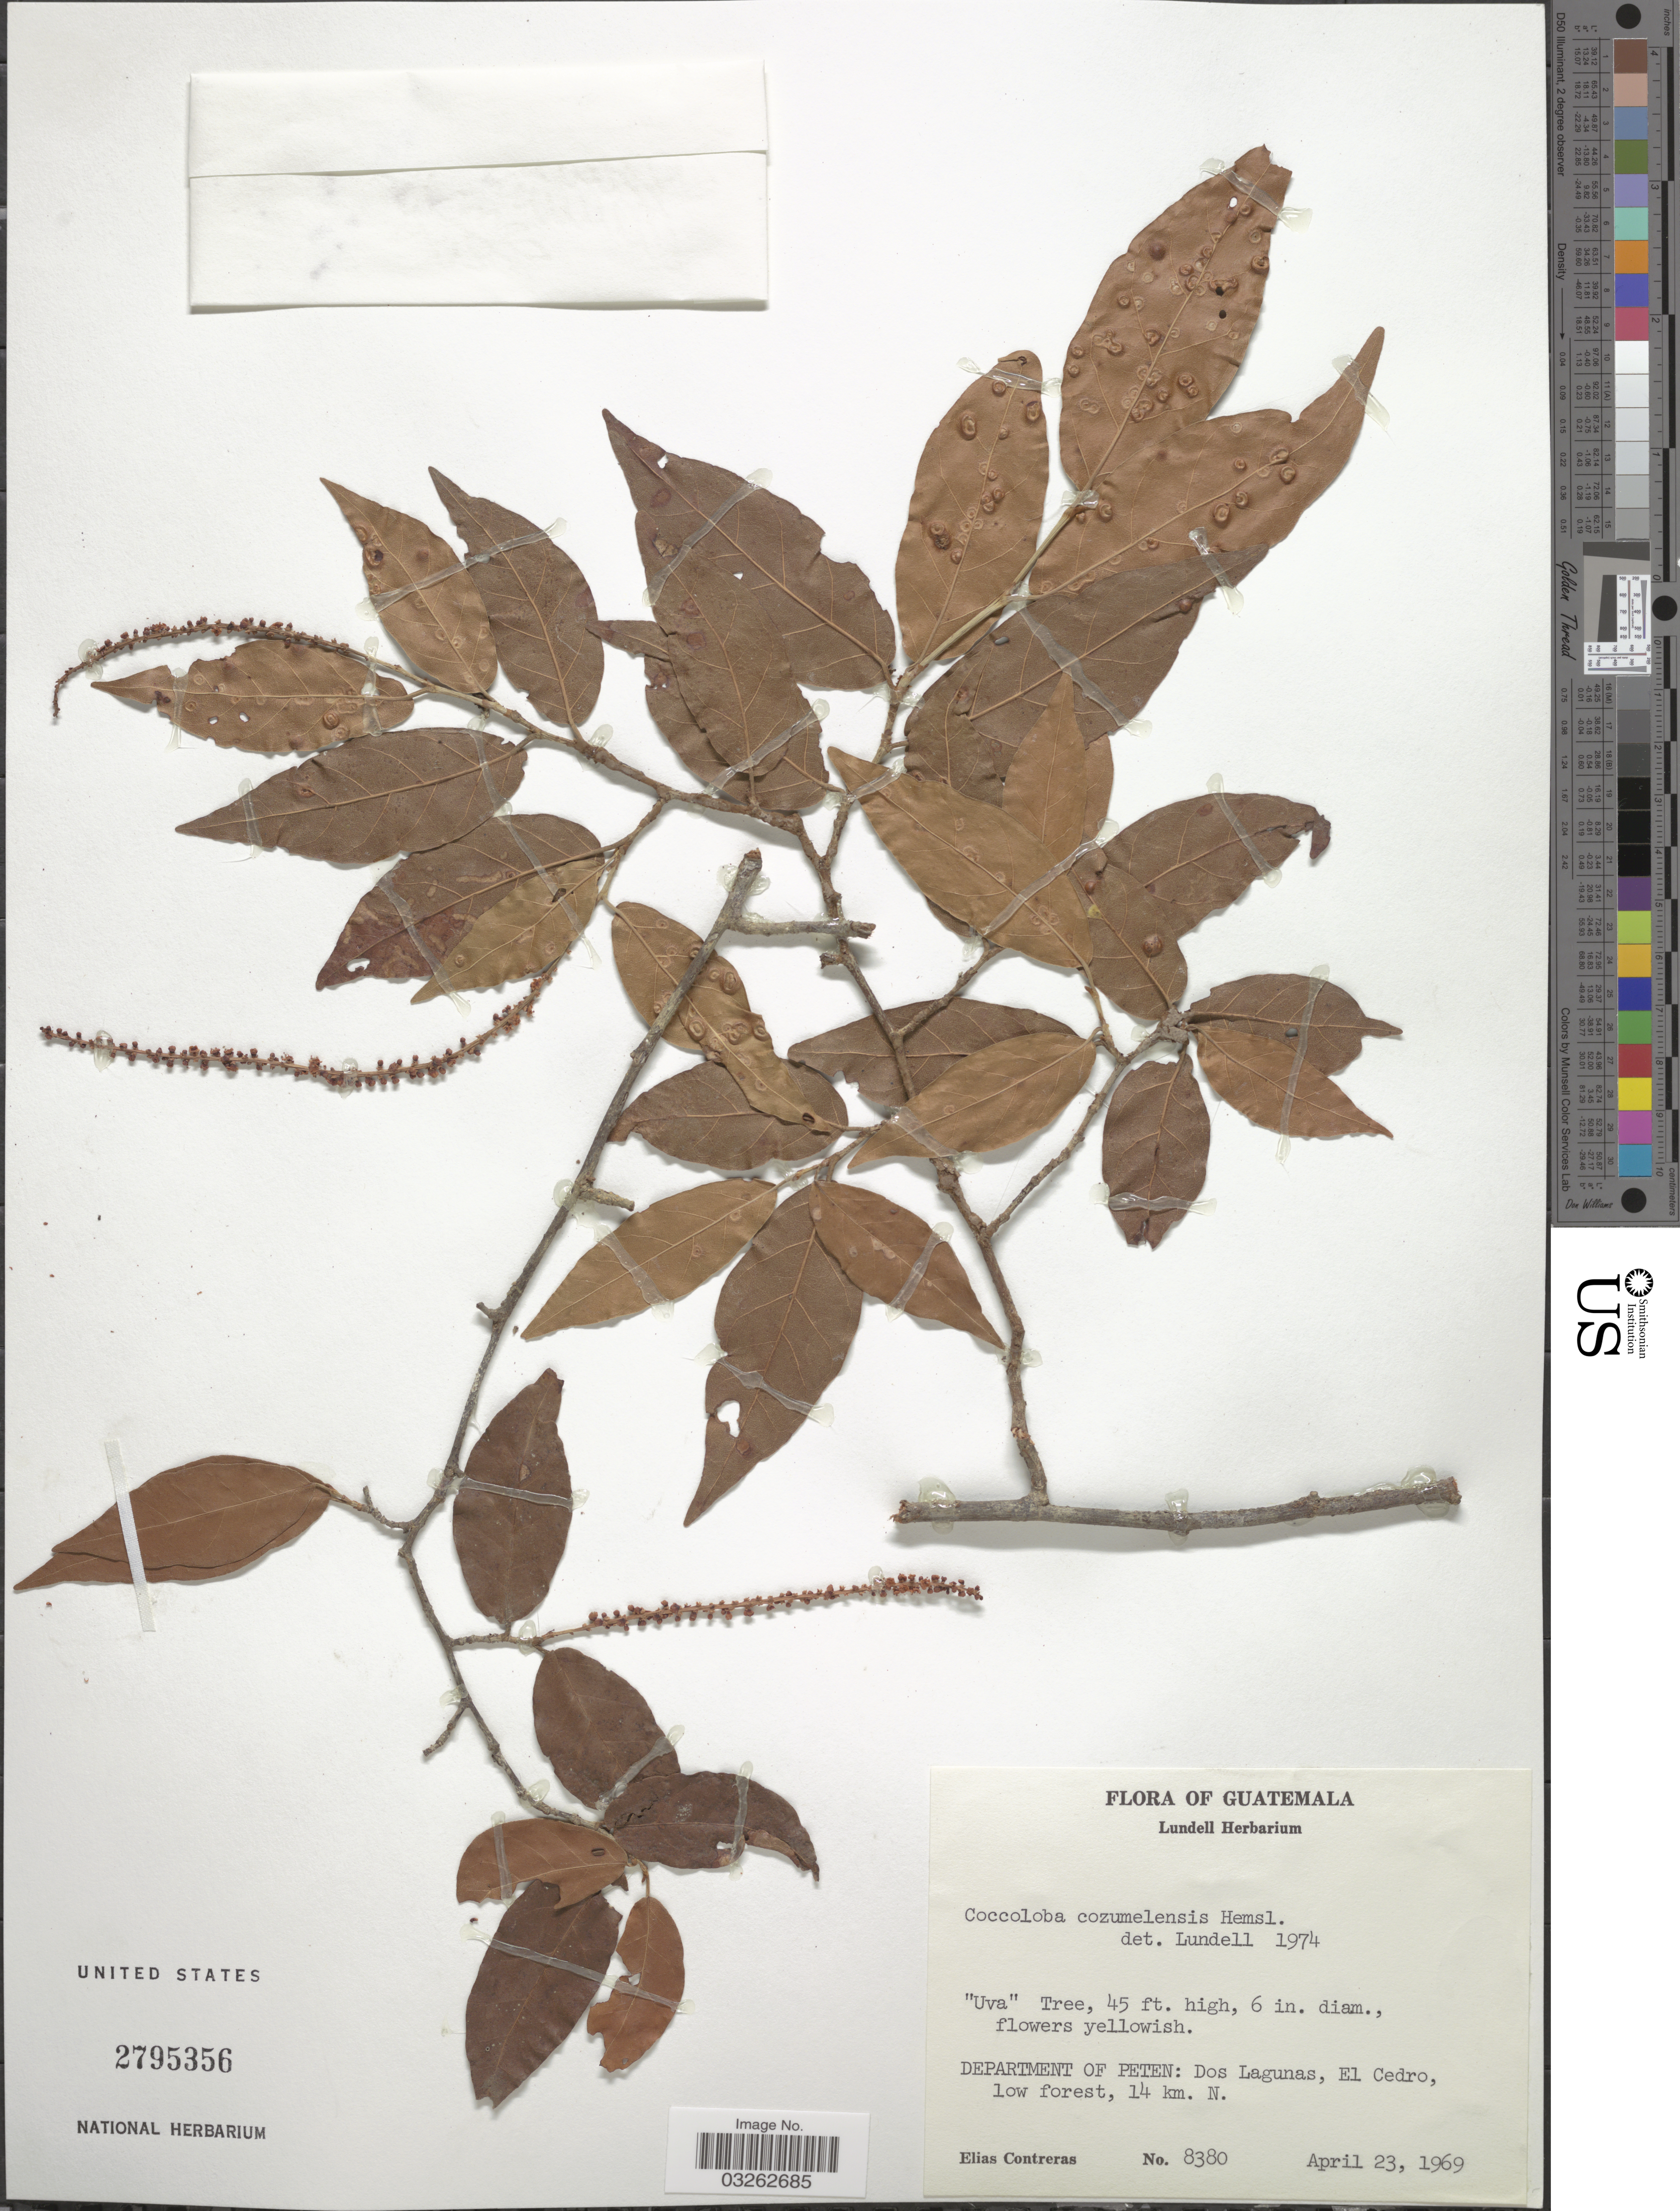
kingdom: Plantae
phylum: Tracheophyta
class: Magnoliopsida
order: Caryophyllales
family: Polygonaceae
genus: Coccoloba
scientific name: Coccoloba cozumelensis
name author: Hemsl.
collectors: E. Contreras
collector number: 8380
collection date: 1969-04-23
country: Guatemala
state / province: El Petén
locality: Department of Peten: Dos Lagunas, El Cedro, low forest, 14 km. N.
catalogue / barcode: US 2795356